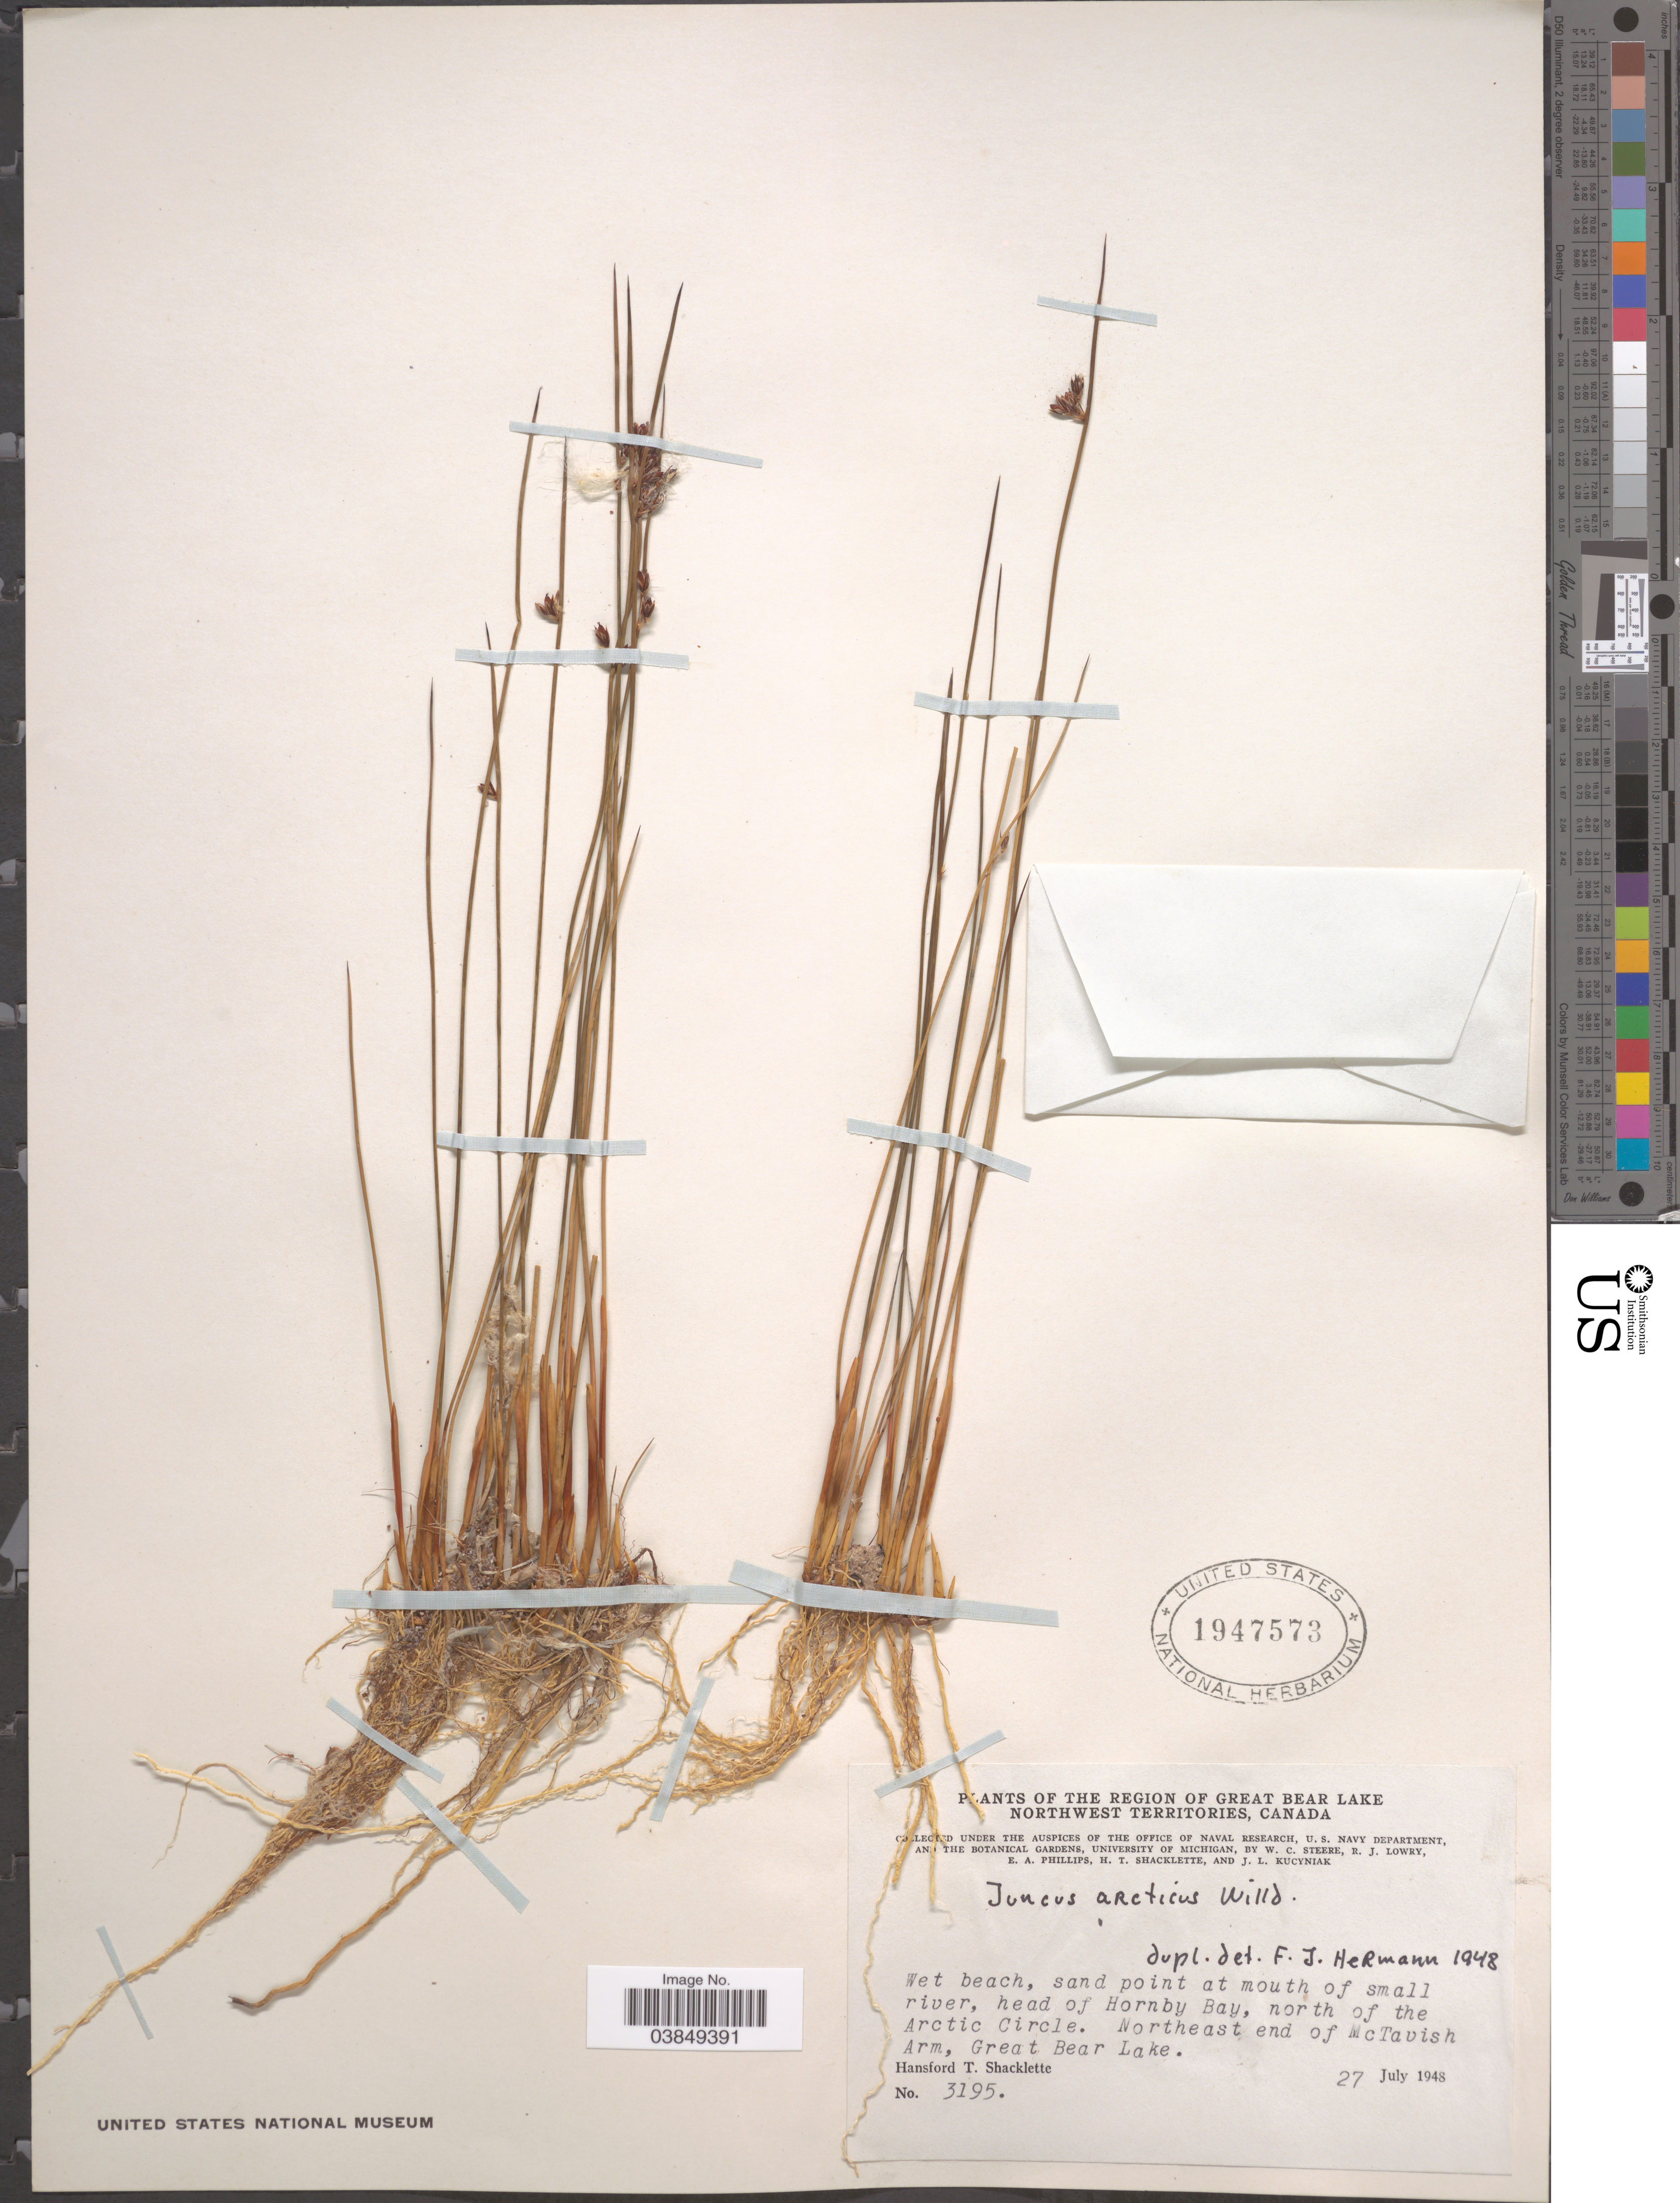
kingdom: Plantae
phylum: Tracheophyta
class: Liliopsida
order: Poales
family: Juncaceae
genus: Juncus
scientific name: Juncus arcticus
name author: Willd.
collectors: H. Shacklette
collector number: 3195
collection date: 1948-07-27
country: Canada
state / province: Northwest Territories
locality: Region of Great Bear Lake. Sand point at mouth of small river, head of Hornby Bay, north of the Arctic Circle. Northeast end of McTavish Arm, Great Bear Lake.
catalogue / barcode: US 1947573